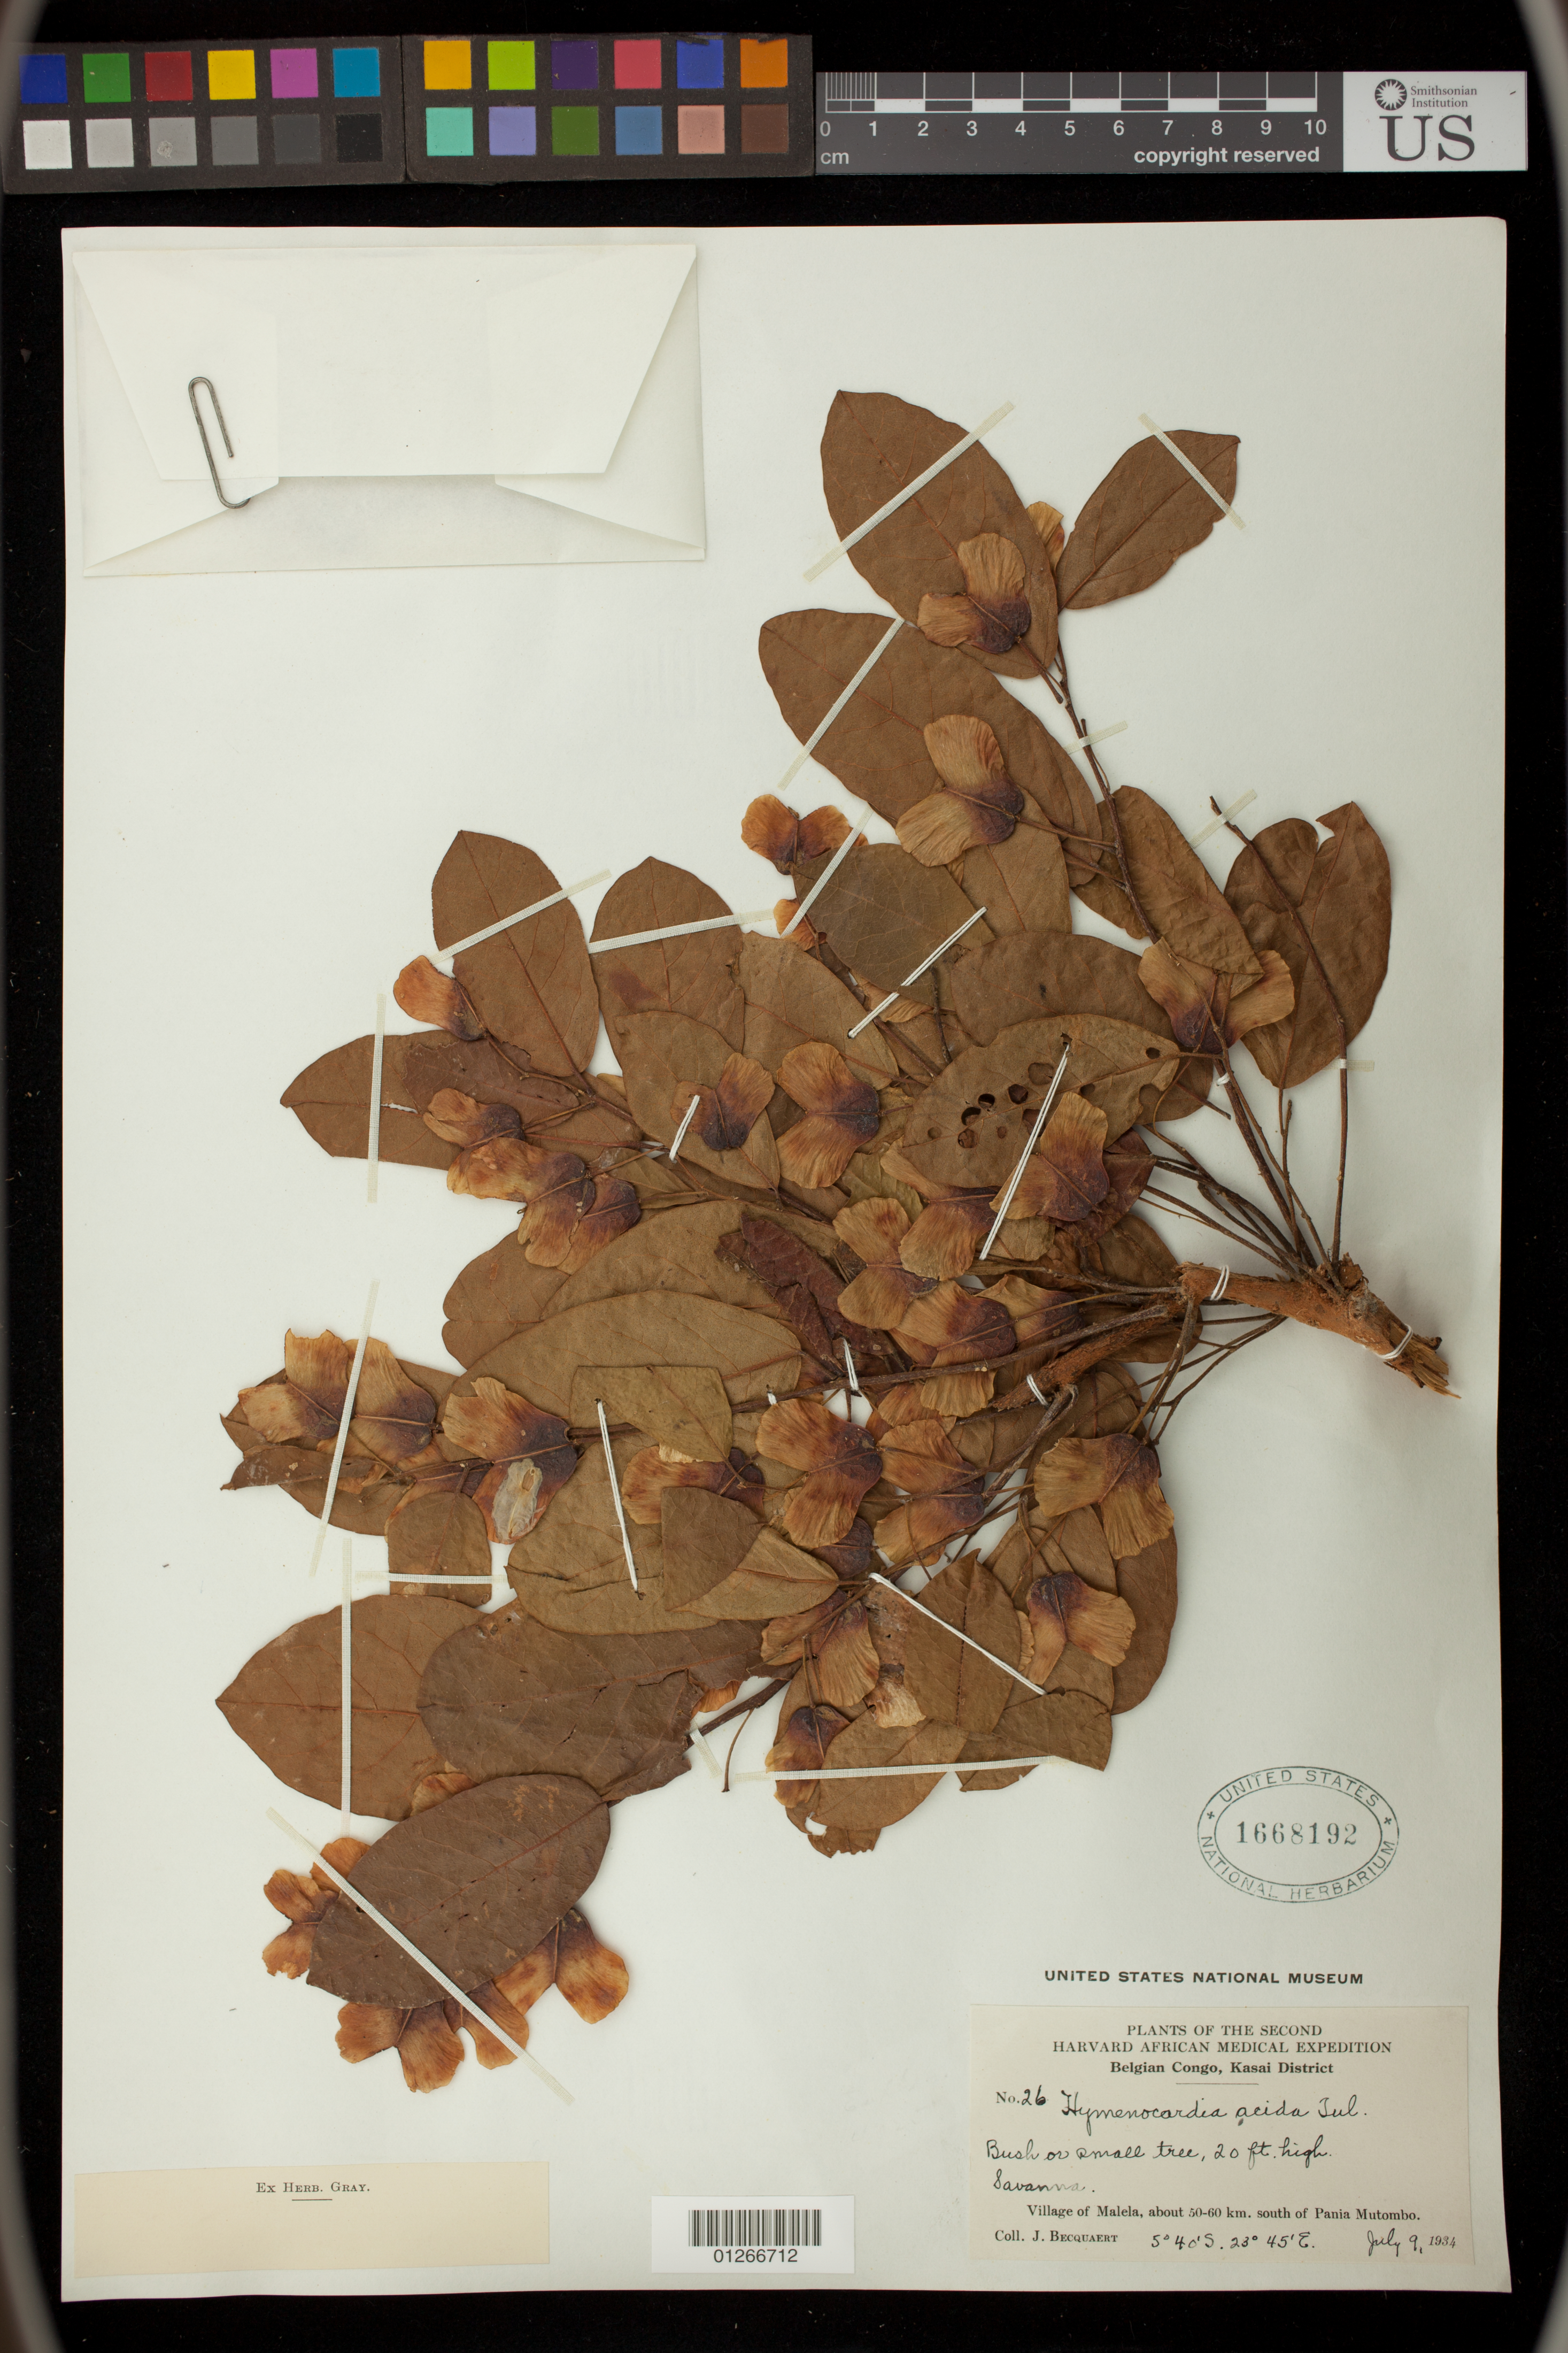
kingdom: Plantae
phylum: Tracheophyta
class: Magnoliopsida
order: Malpighiales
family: Phyllanthaceae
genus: Hymenocardia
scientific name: Hymenocardia acida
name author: Tul.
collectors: J. Becquaert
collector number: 26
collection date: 1934-07-09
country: Congo, Democratic Republic of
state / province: Kasaï-Oriental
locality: Belgian Congo, Kasai District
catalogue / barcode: US 1668192